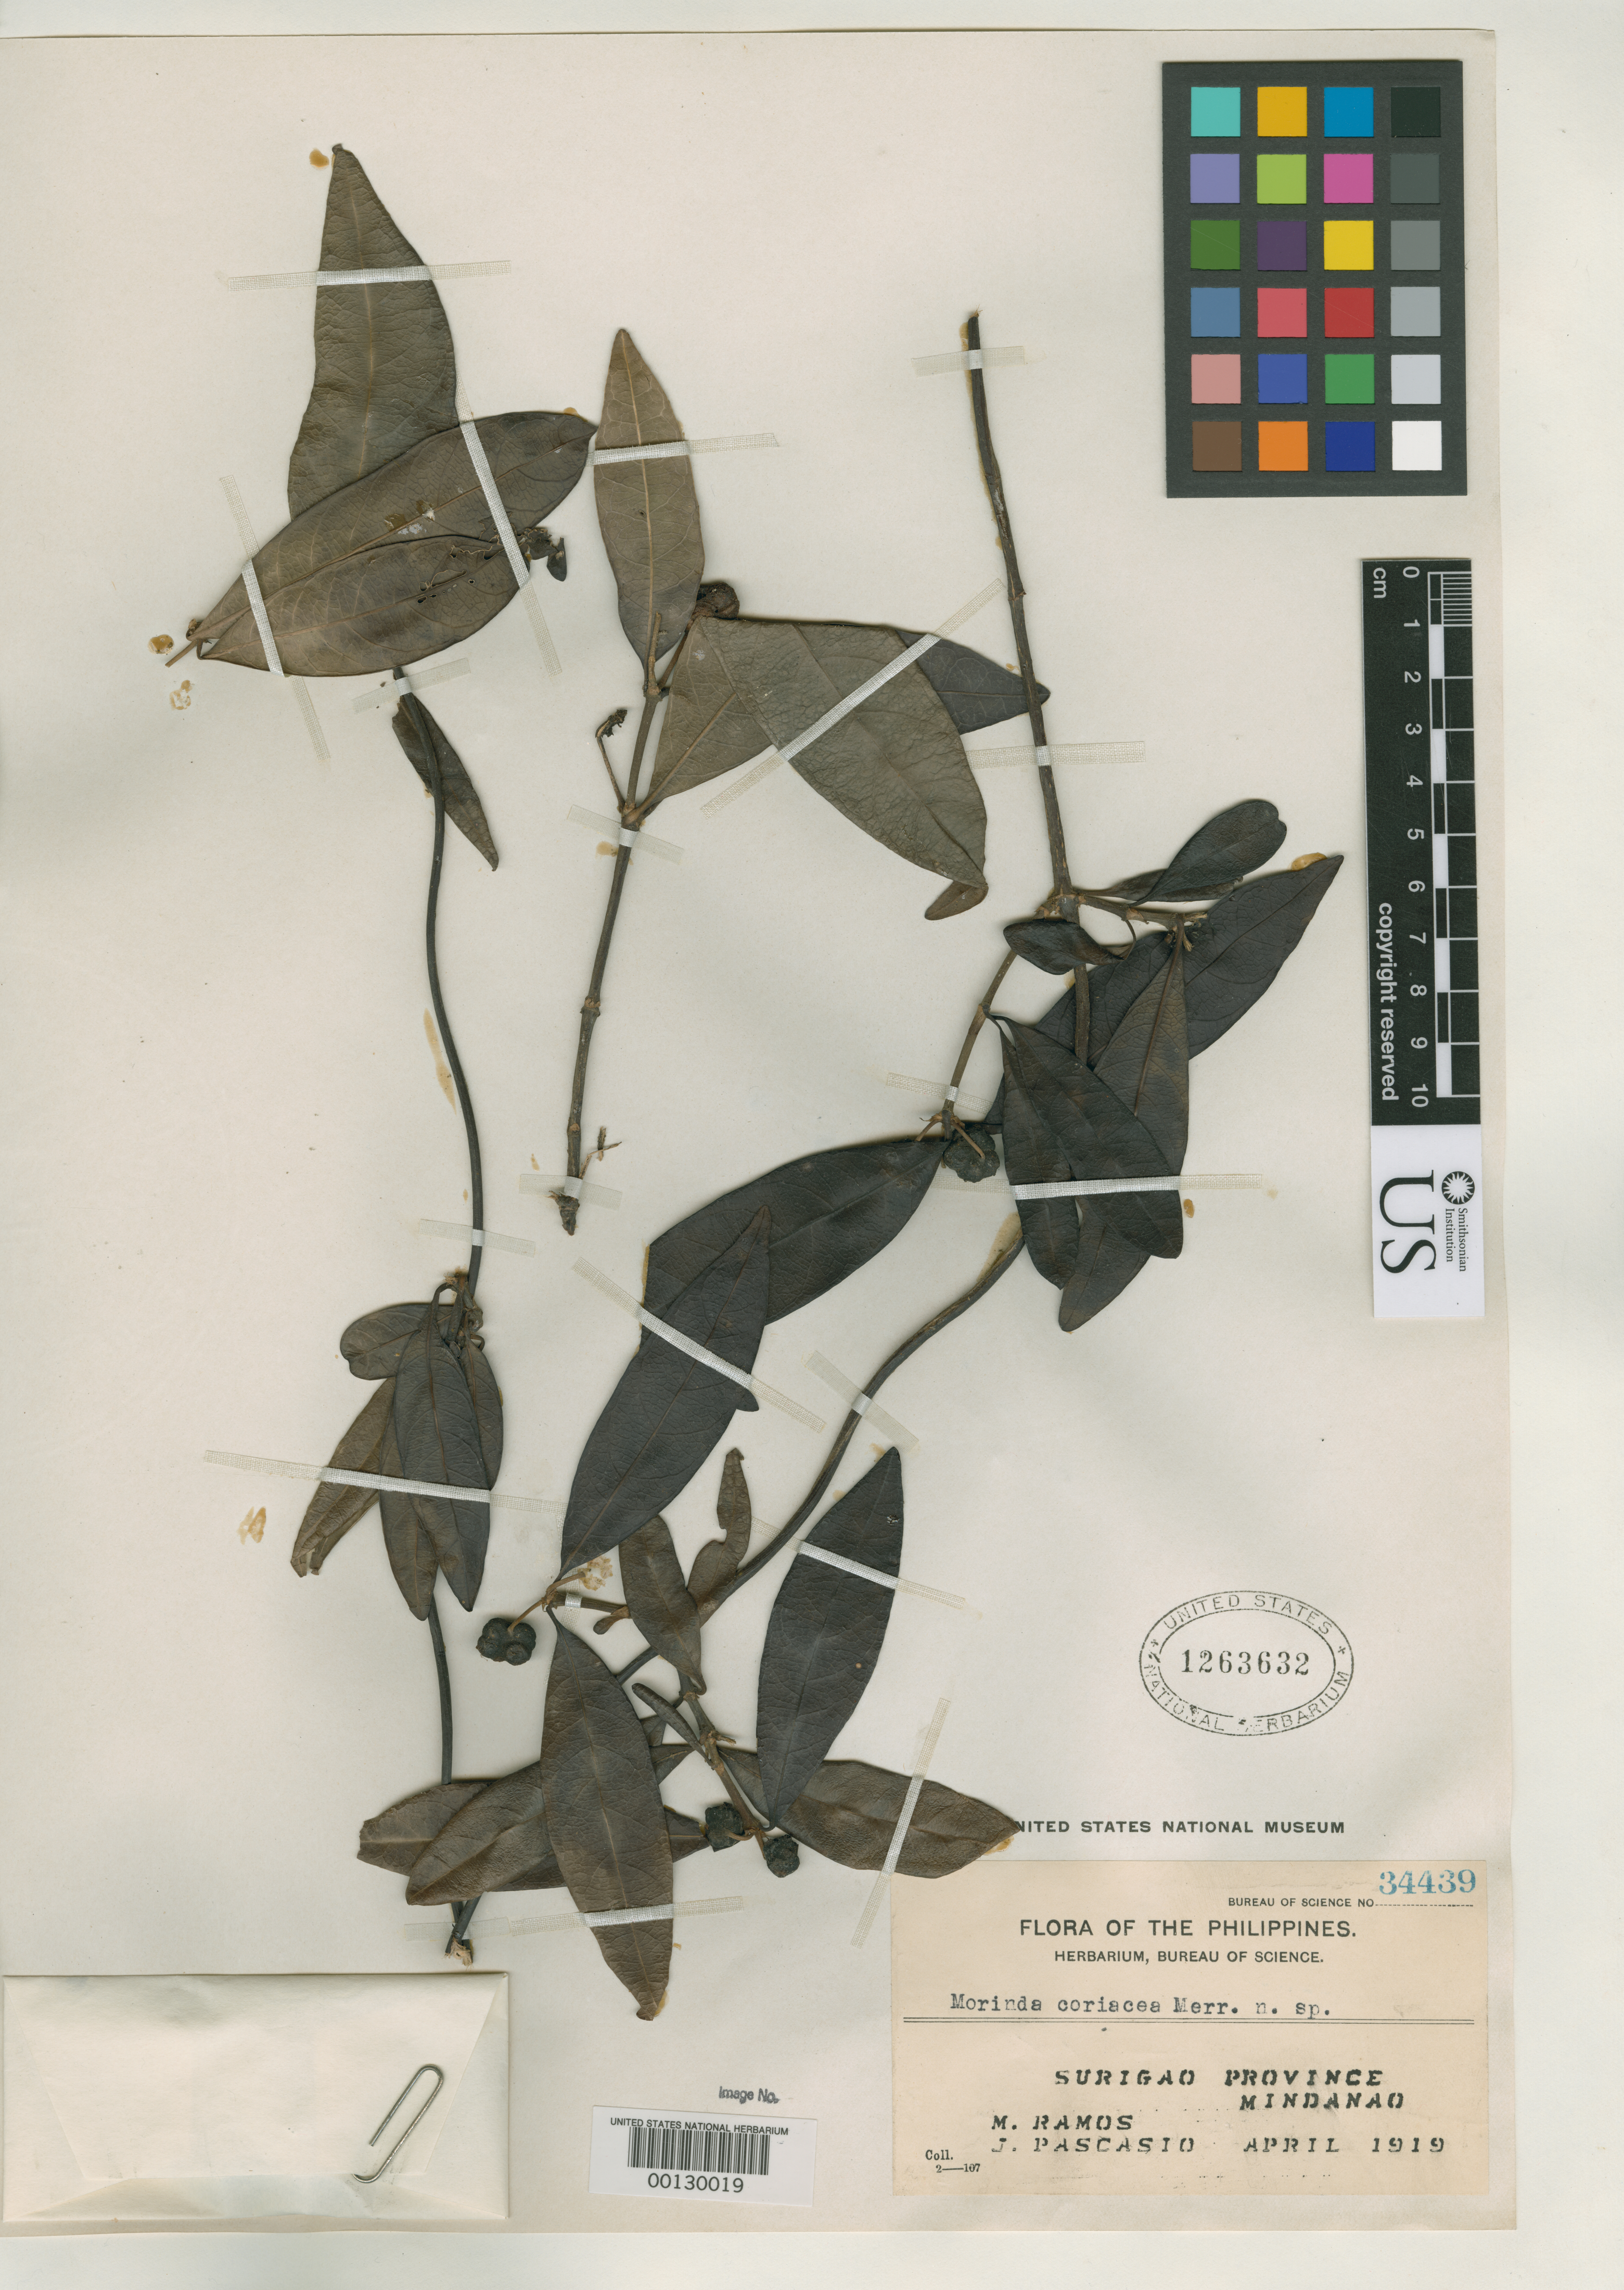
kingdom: Plantae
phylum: Tracheophyta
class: Magnoliopsida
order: Gentianales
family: Rubiaceae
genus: Morinda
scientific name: Morinda coriacea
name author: Merr.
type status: Isotype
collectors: M. Ramos & J. Pascasio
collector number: Bur. Sci. 34439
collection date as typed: Apr 1919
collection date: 1919-04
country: Philippines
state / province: Caraga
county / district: Surigao del Norte / Surigao del Sur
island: Mindanao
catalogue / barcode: US 1263632